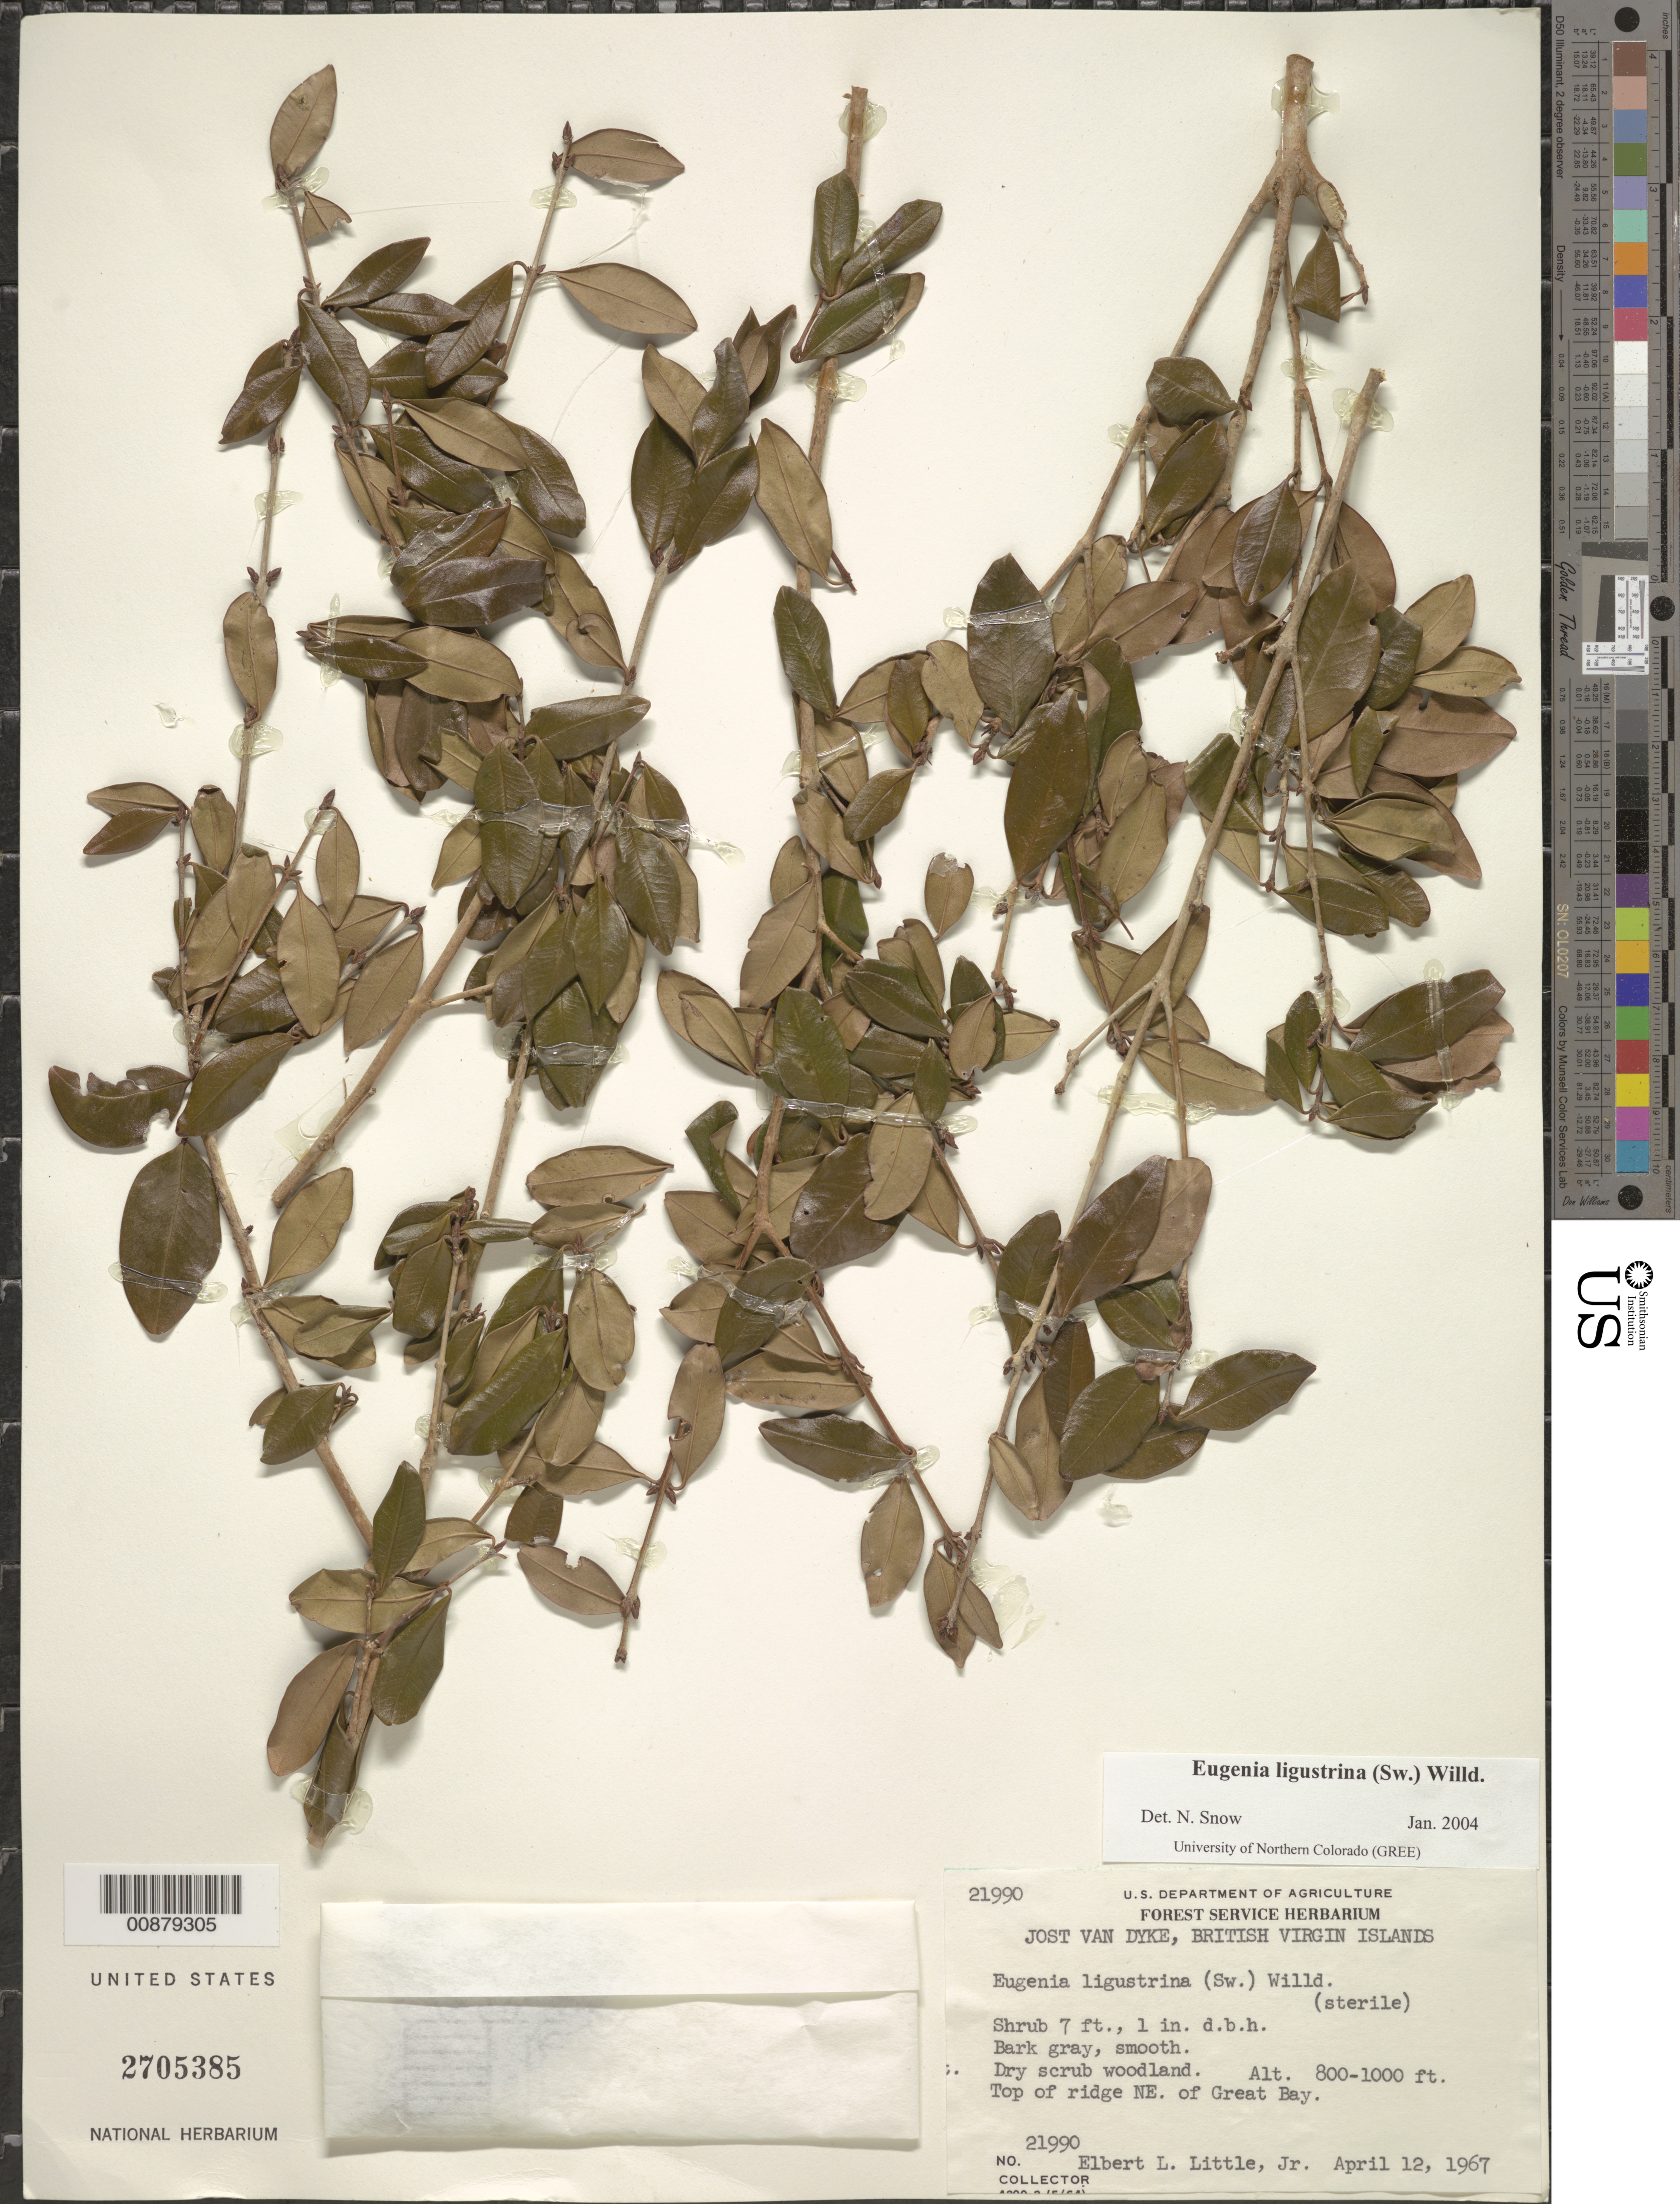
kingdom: Plantae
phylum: Tracheophyta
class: Magnoliopsida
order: Myrtales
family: Myrtaceae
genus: Eugenia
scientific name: Eugenia ligustrina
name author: (Sw.) Willd.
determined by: Snow, N. W.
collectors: E. L. Little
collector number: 21990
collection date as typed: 12 Apr 1967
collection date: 1967-04-12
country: British Virgin Islands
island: Jost Van Dyke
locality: Top of ridge, NE of Great Bay.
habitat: Dry scrub woodland.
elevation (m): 244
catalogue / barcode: US 2705385